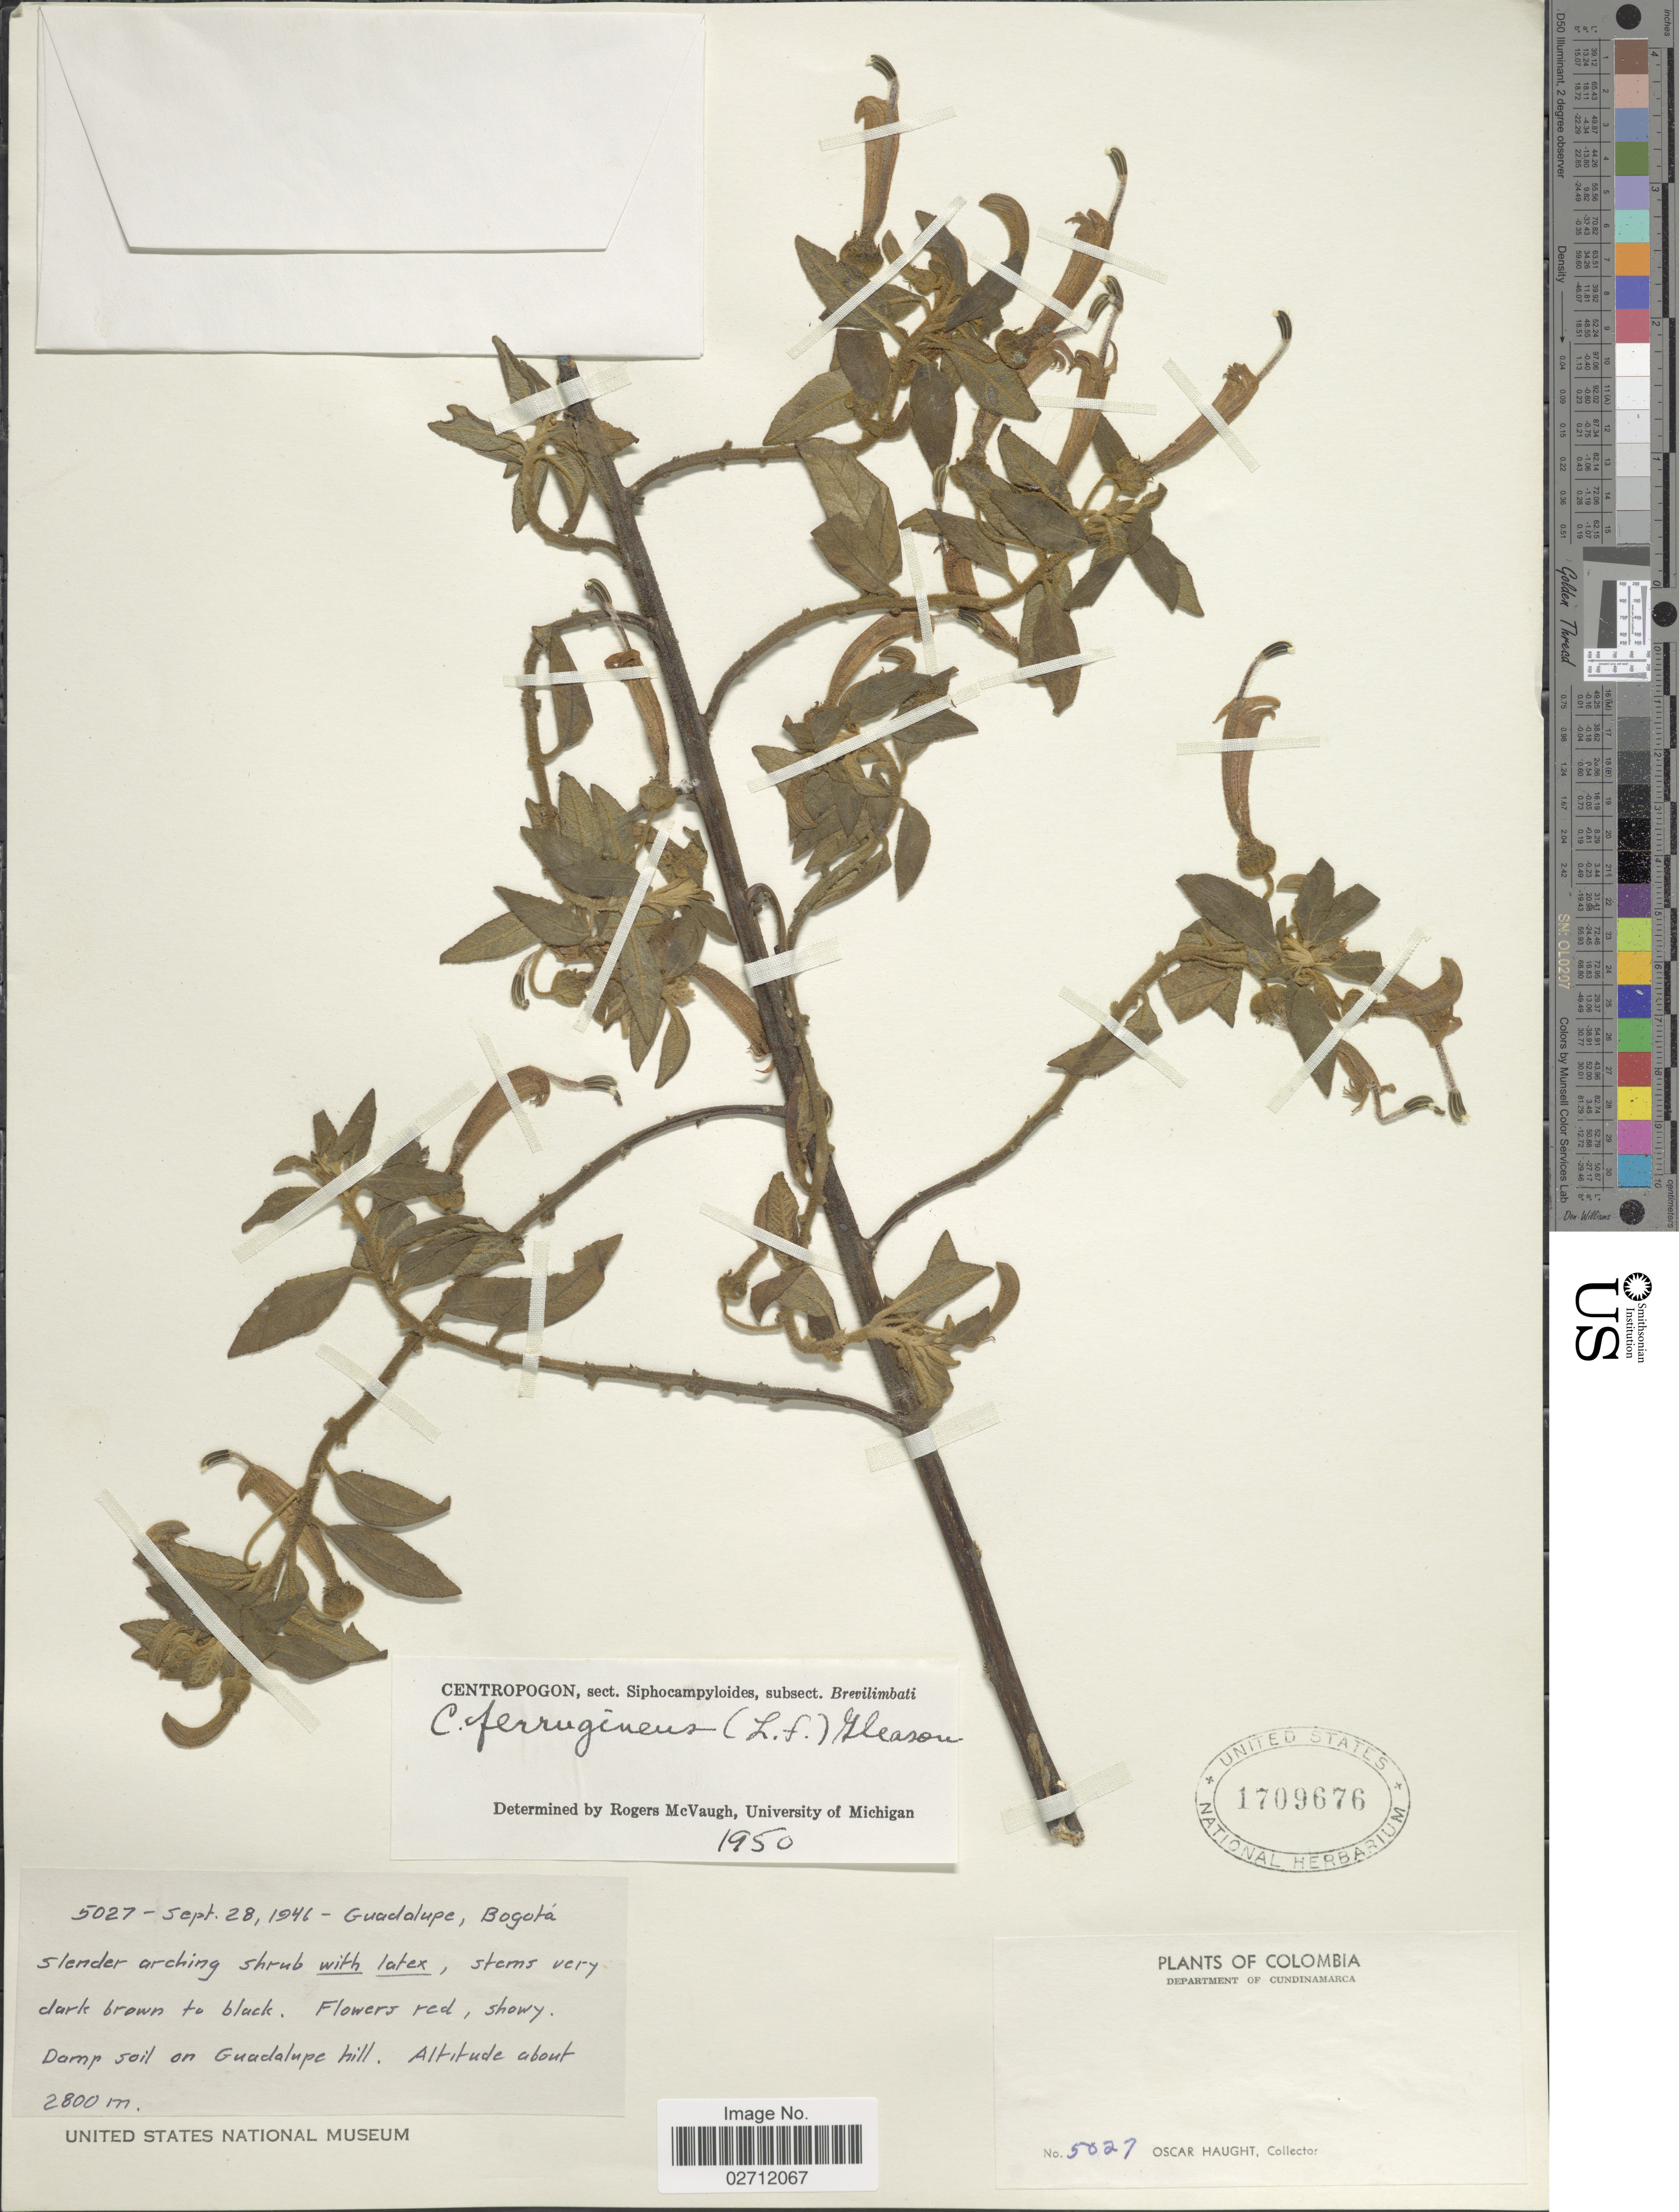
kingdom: Plantae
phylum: Tracheophyta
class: Magnoliopsida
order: Asterales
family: Campanulaceae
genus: Centropogon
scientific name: Centropogon ferrugineus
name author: (L. f.) Gleason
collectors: O. L. Haught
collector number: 5027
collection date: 1946-09-28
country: Colombia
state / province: Bogota D.C.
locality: Guadalupe, Bogota, damp soil on Guadalupe hill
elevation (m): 2800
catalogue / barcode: US 1709676